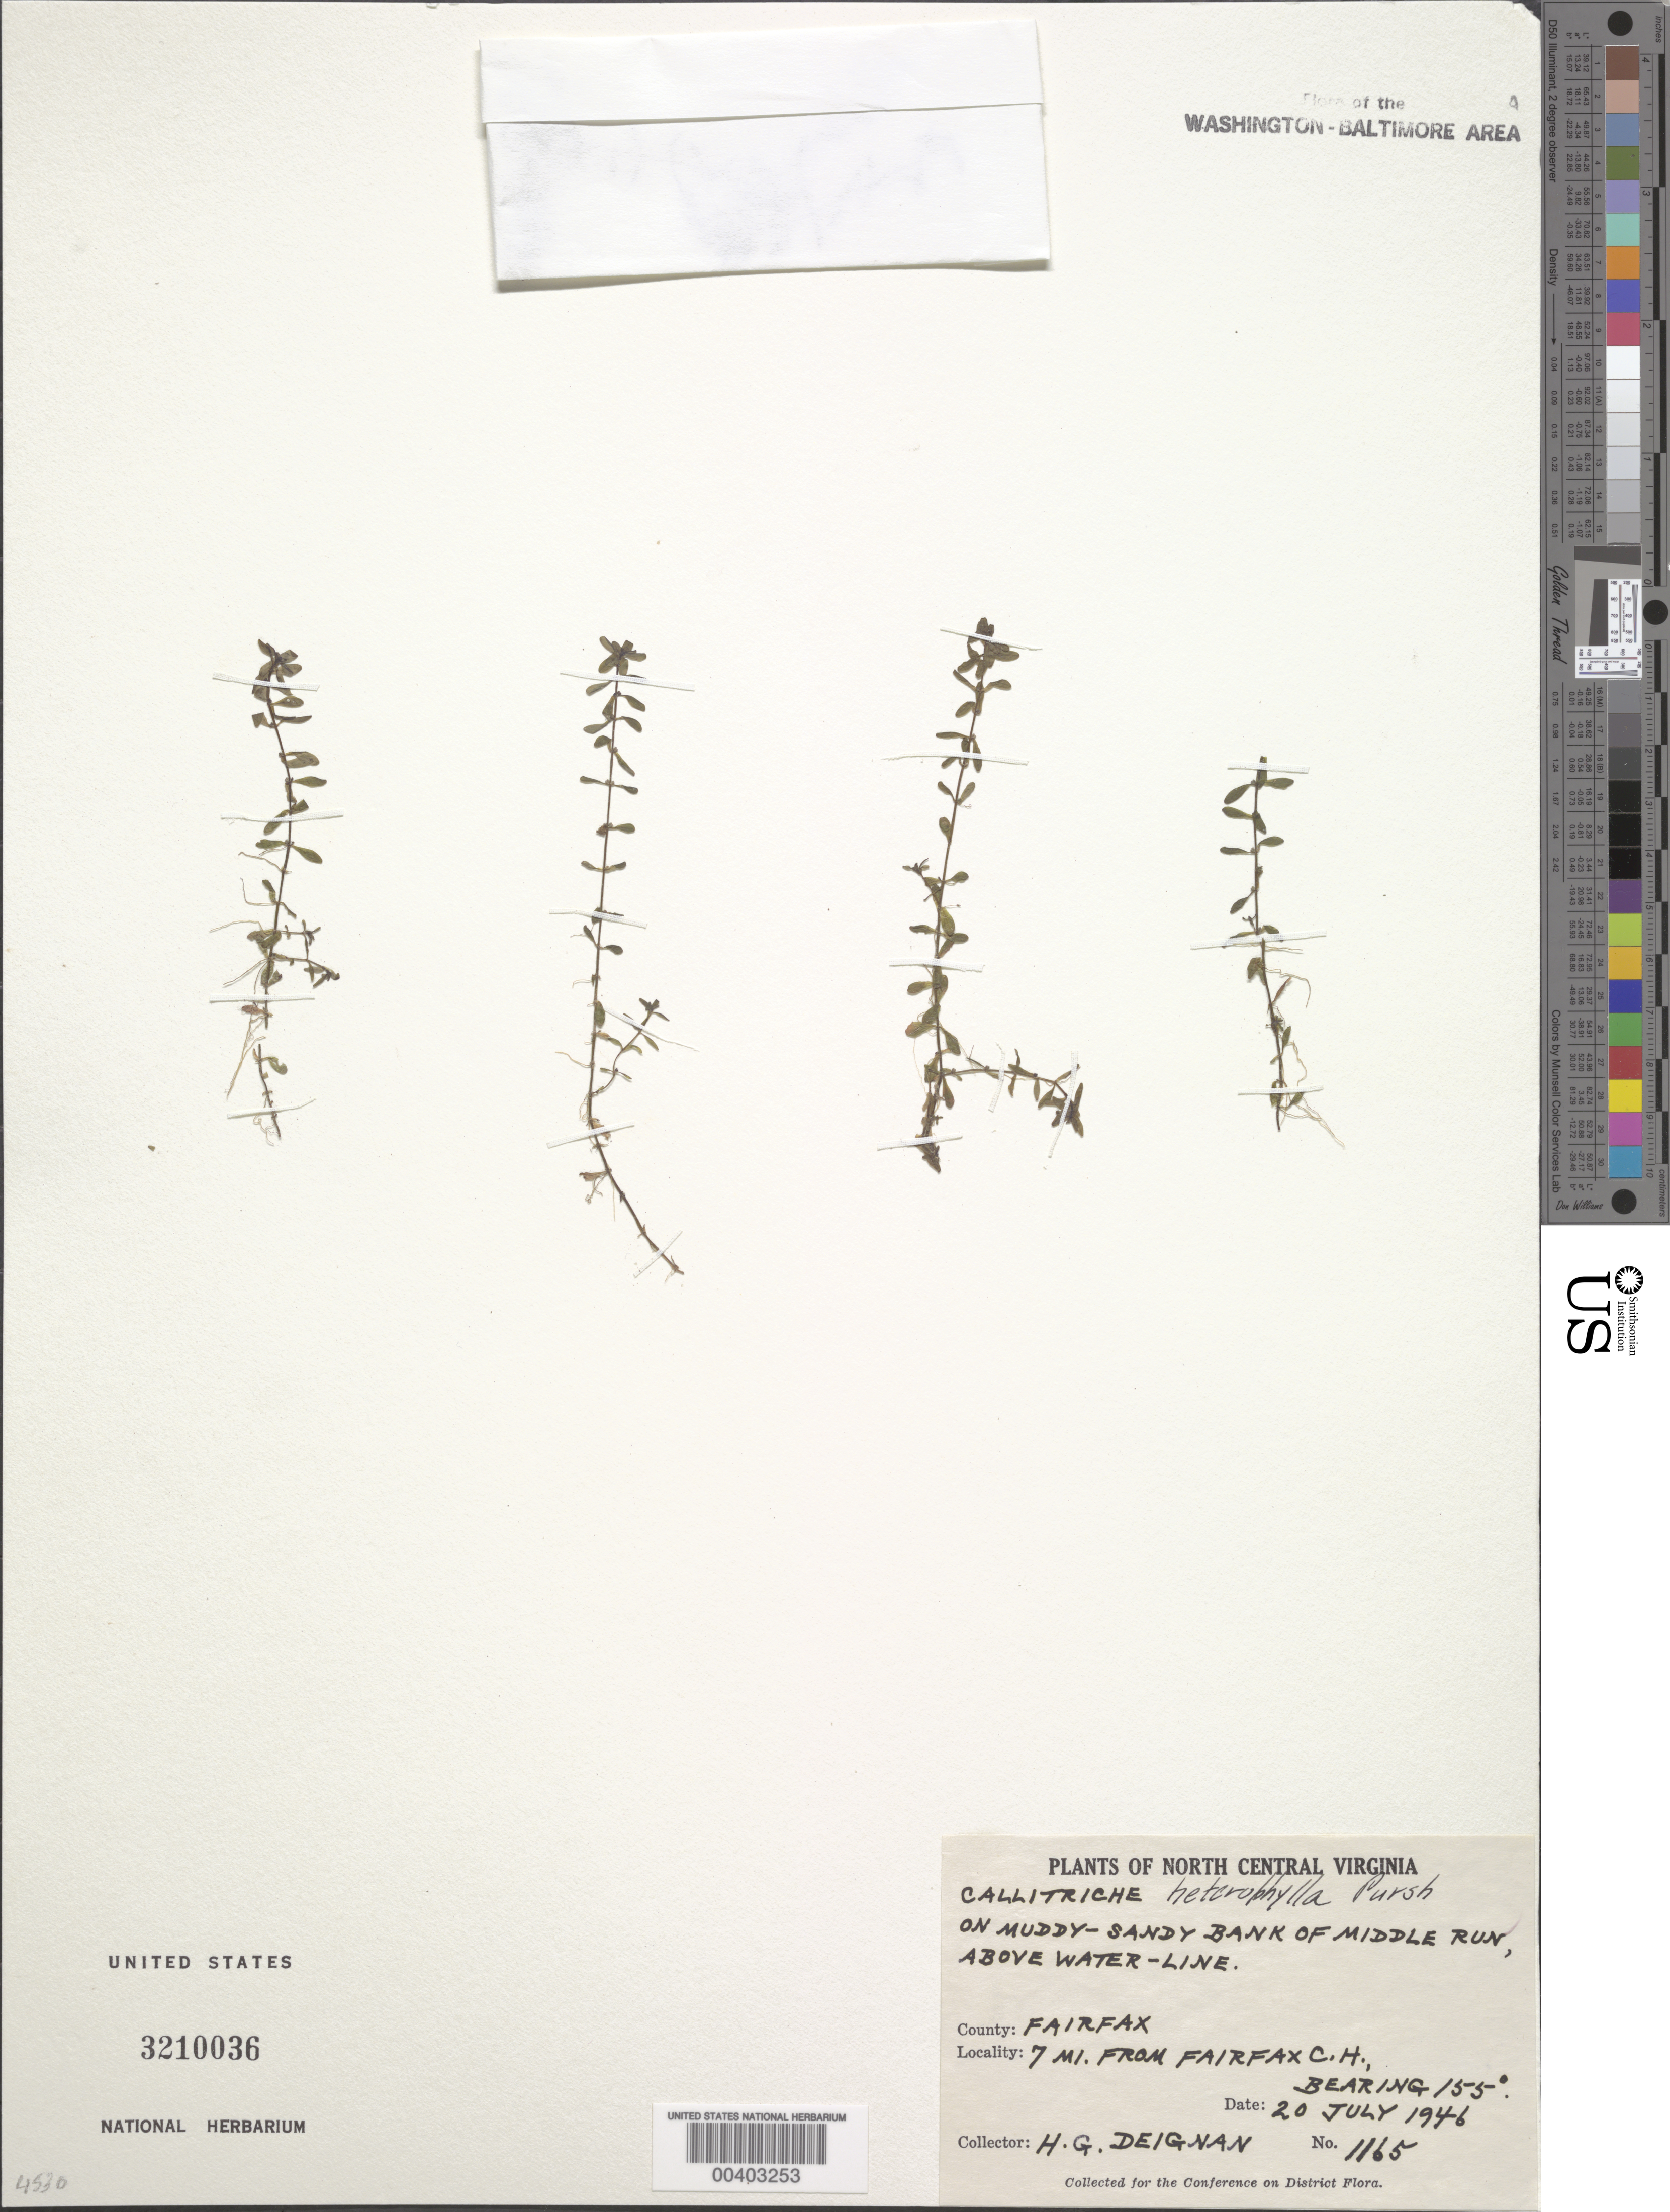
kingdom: Plantae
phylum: Tracheophyta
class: Magnoliopsida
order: Lamiales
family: Plantaginaceae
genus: Callitriche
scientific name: Callitriche heterophylla Pursh emend. Darby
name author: Pursh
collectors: H. Deignan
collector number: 1165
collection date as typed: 20 Jul 1946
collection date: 1946-07-20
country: United States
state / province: Virginia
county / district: Fairfax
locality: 7 mi. from Fairfax County Courthouse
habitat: On muddy-sandy banks of run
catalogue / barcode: US 3210036